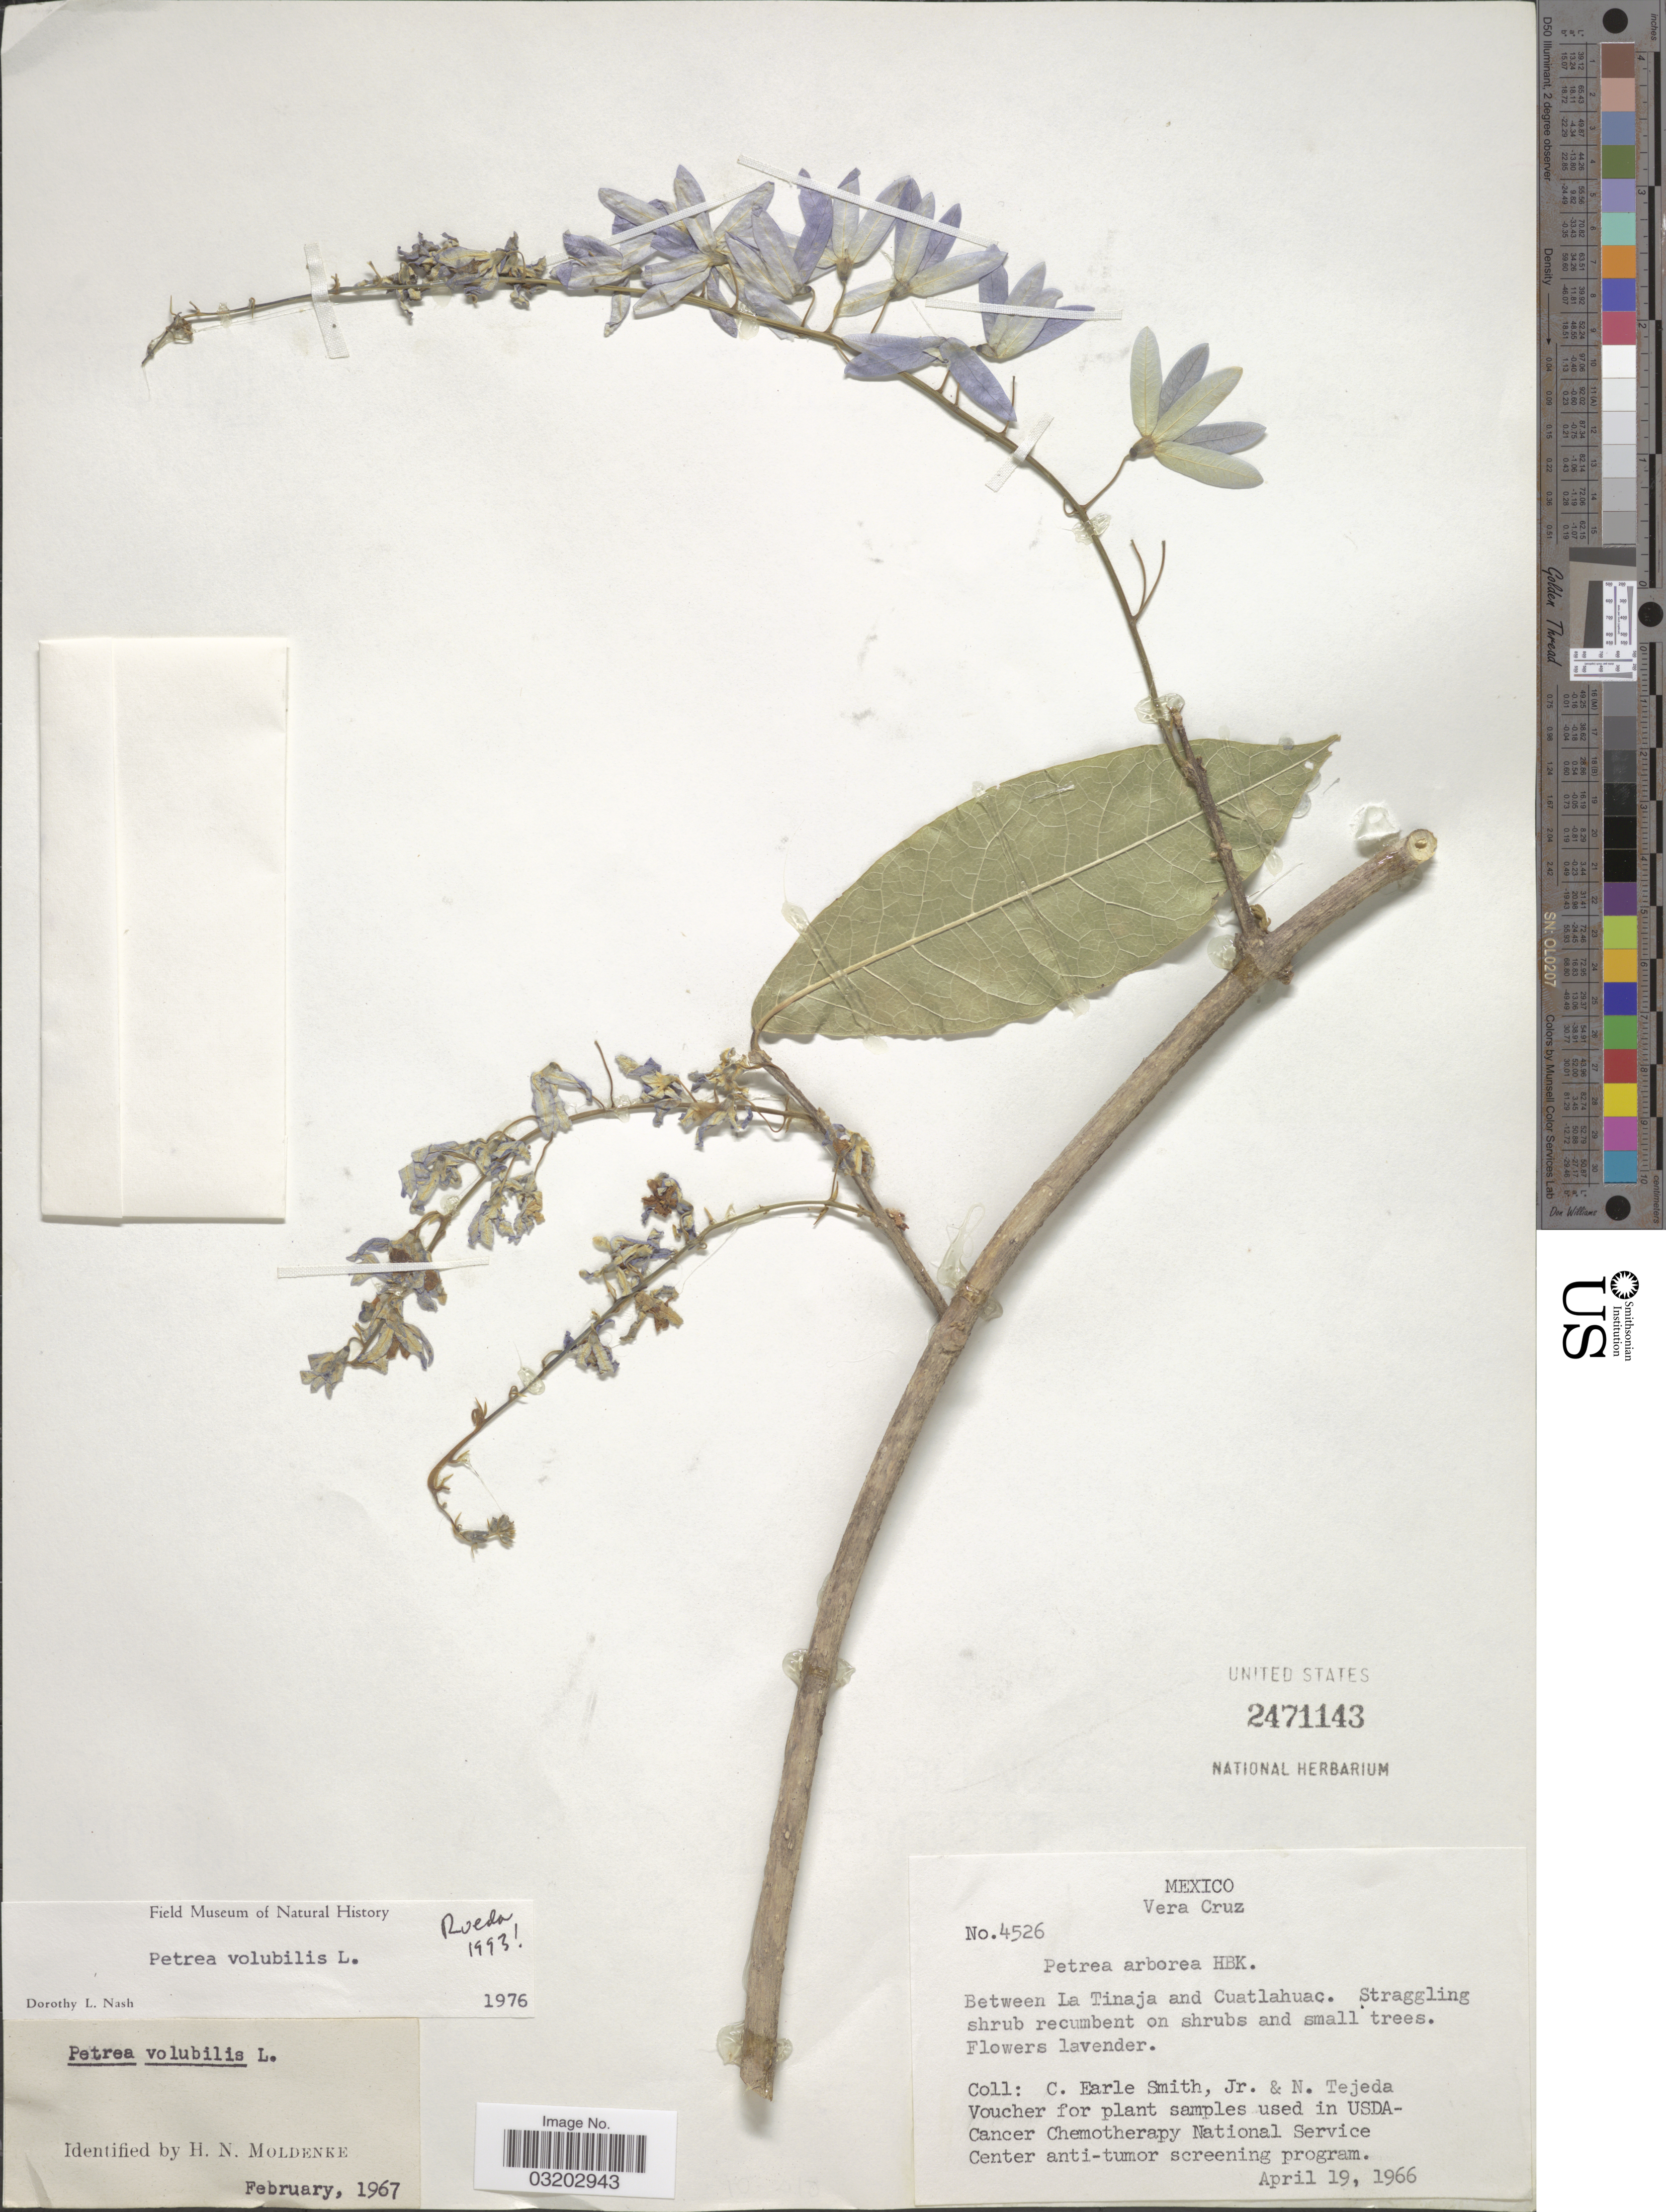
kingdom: Plantae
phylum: Tracheophyta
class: Magnoliopsida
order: Lamiales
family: Verbenaceae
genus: Petrea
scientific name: Petrea volubilis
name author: L.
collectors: C. E. Smith Jr. & N. Tejeda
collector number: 4526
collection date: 1966-04-19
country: Mexico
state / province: Veracruz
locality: Vera Cruz, Between La Tinaja and Cuatlahuac.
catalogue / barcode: US 2471143